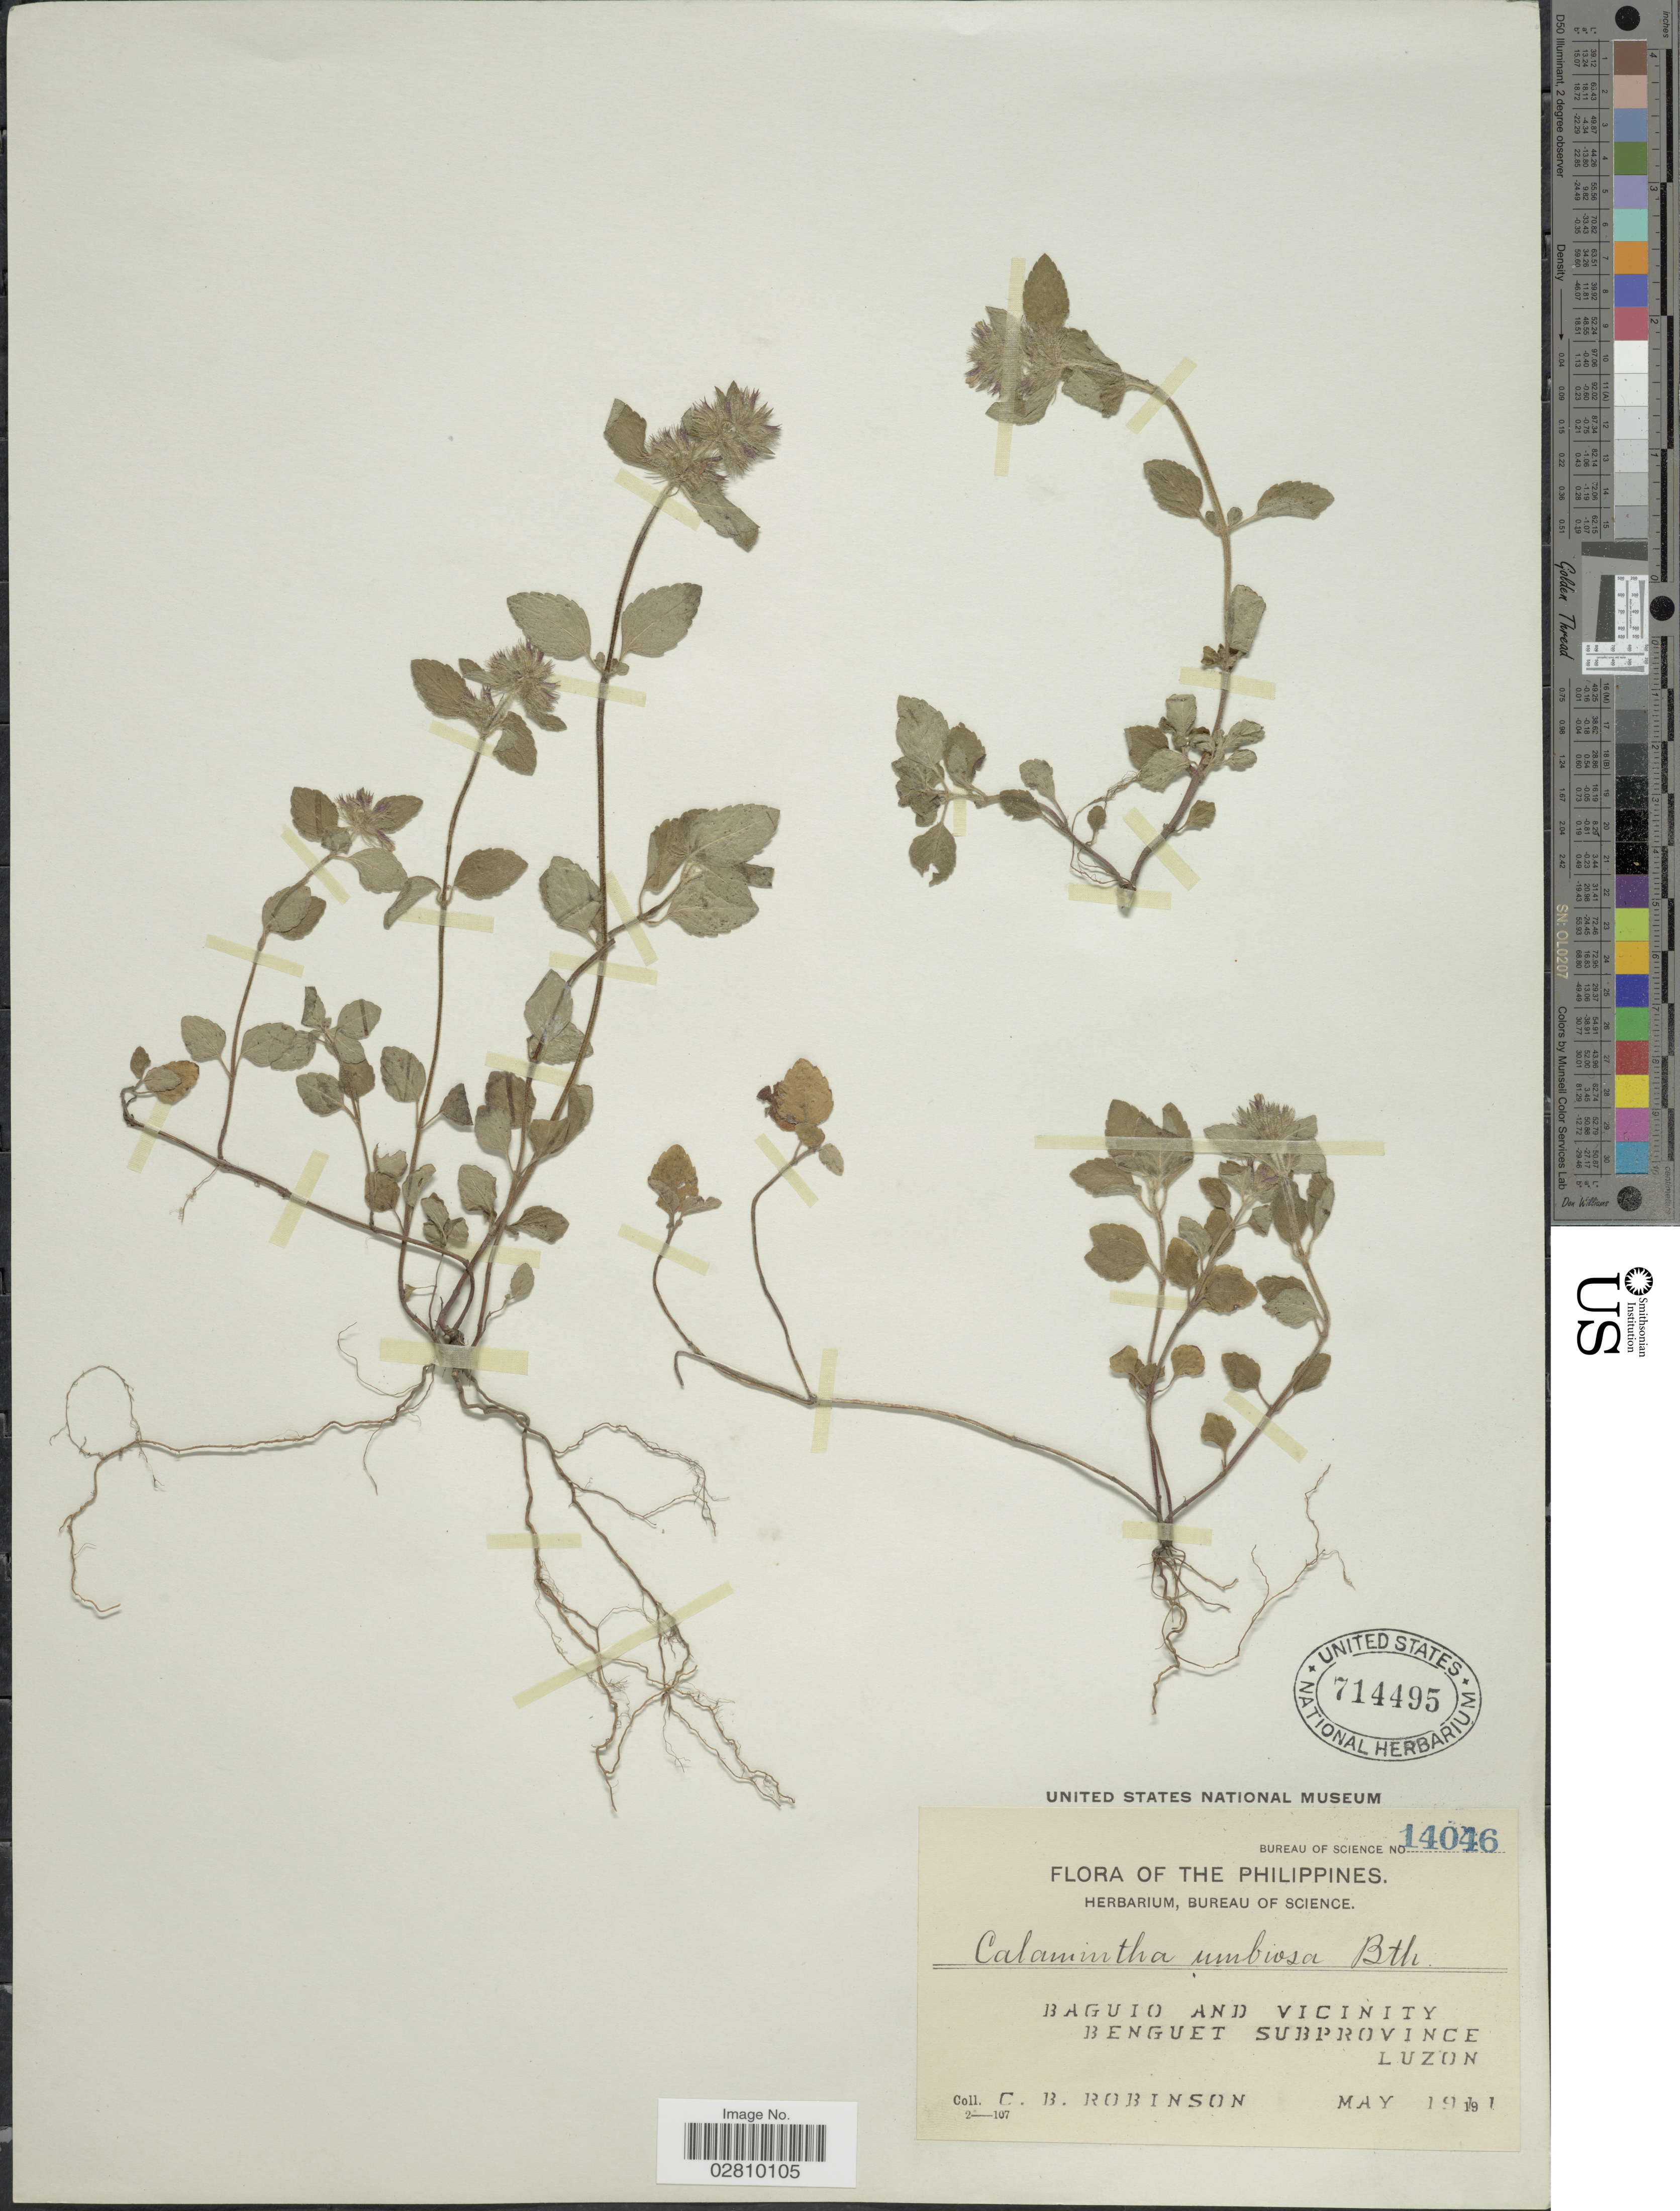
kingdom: Plantae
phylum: Tracheophyta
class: Magnoliopsida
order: Lamiales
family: Lamiaceae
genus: Calamintha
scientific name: Calamintha umbrosa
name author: (M. Bieb.) Rchb.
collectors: C. Robinson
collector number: Bureau of Science 14046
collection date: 1911-05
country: Philippines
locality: Baguio and vicinity. Benguet Subprovince. Luzon.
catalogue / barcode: US 714495